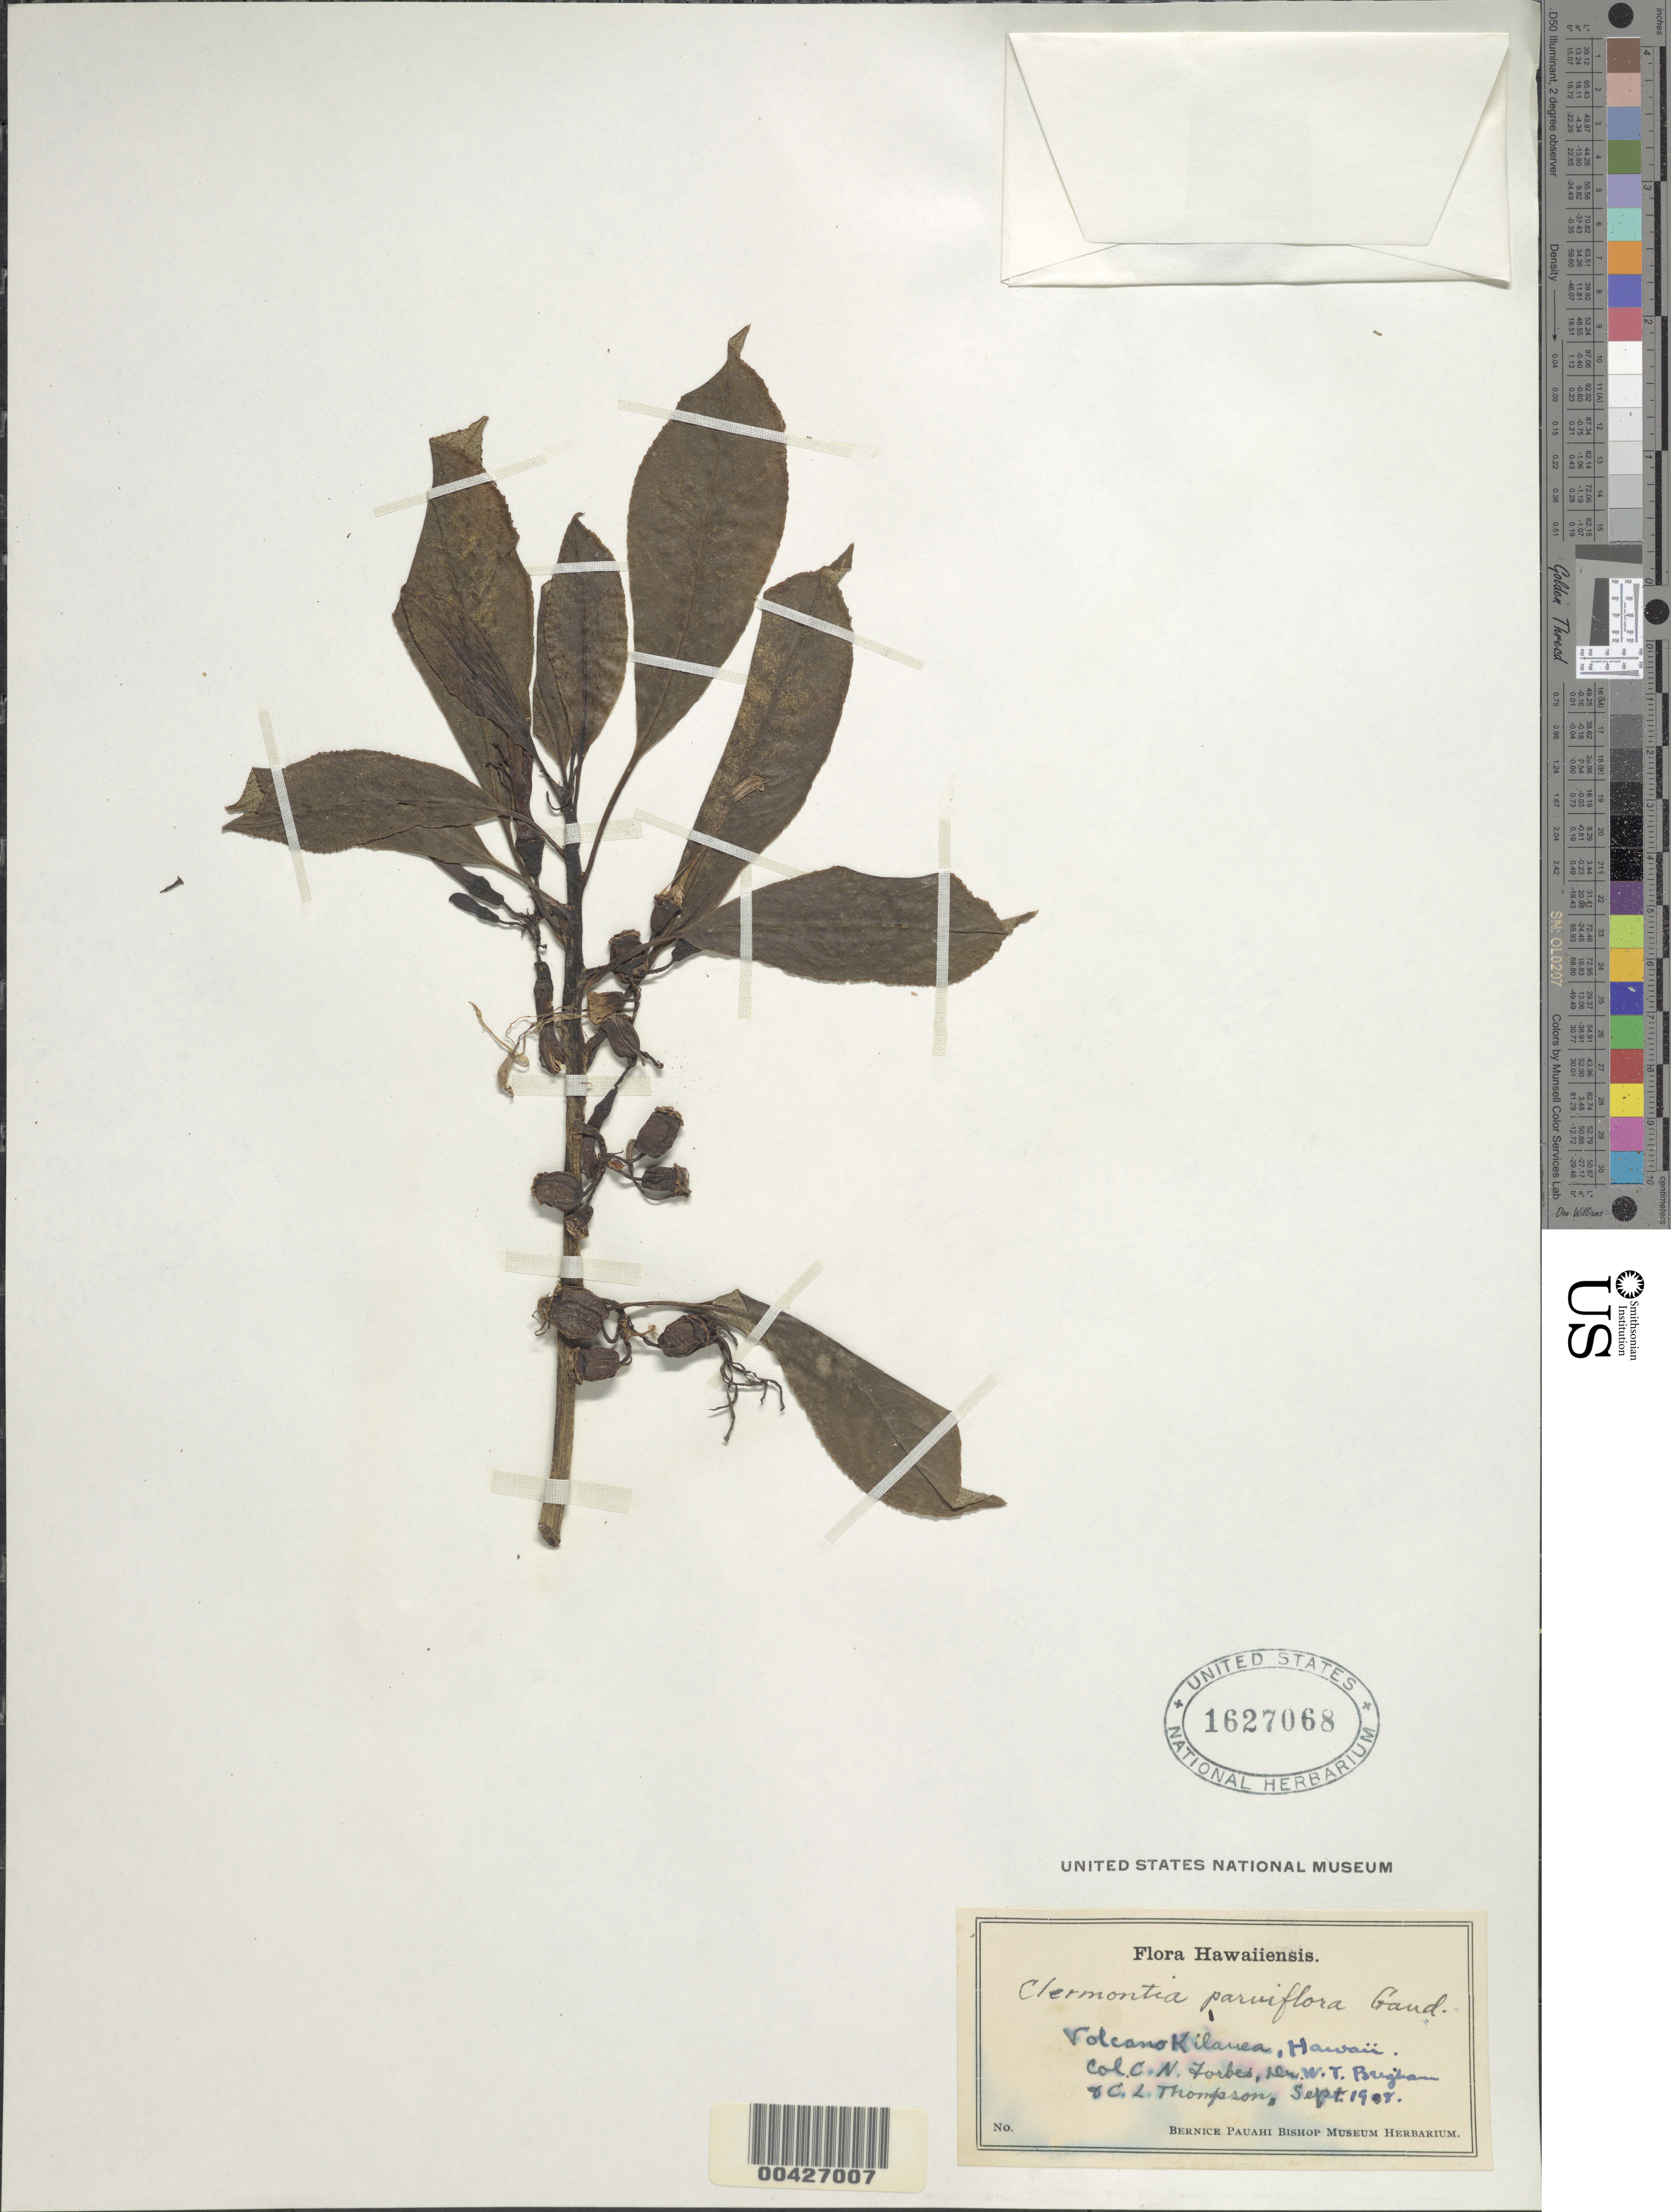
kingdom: Plantae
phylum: Tracheophyta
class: Magnoliopsida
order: Asterales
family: Campanulaceae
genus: Clermontia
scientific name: Clermontia parviflora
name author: Gaudich. ex A. Gray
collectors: C. N. Forbes, W. T. Brigham & C. L. Thompson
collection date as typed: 19 Sep 1908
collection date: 1908-09-19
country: United States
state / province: Hawaii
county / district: Hawaii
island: Hawaii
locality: Volcano Kilauea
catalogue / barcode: US 1627068